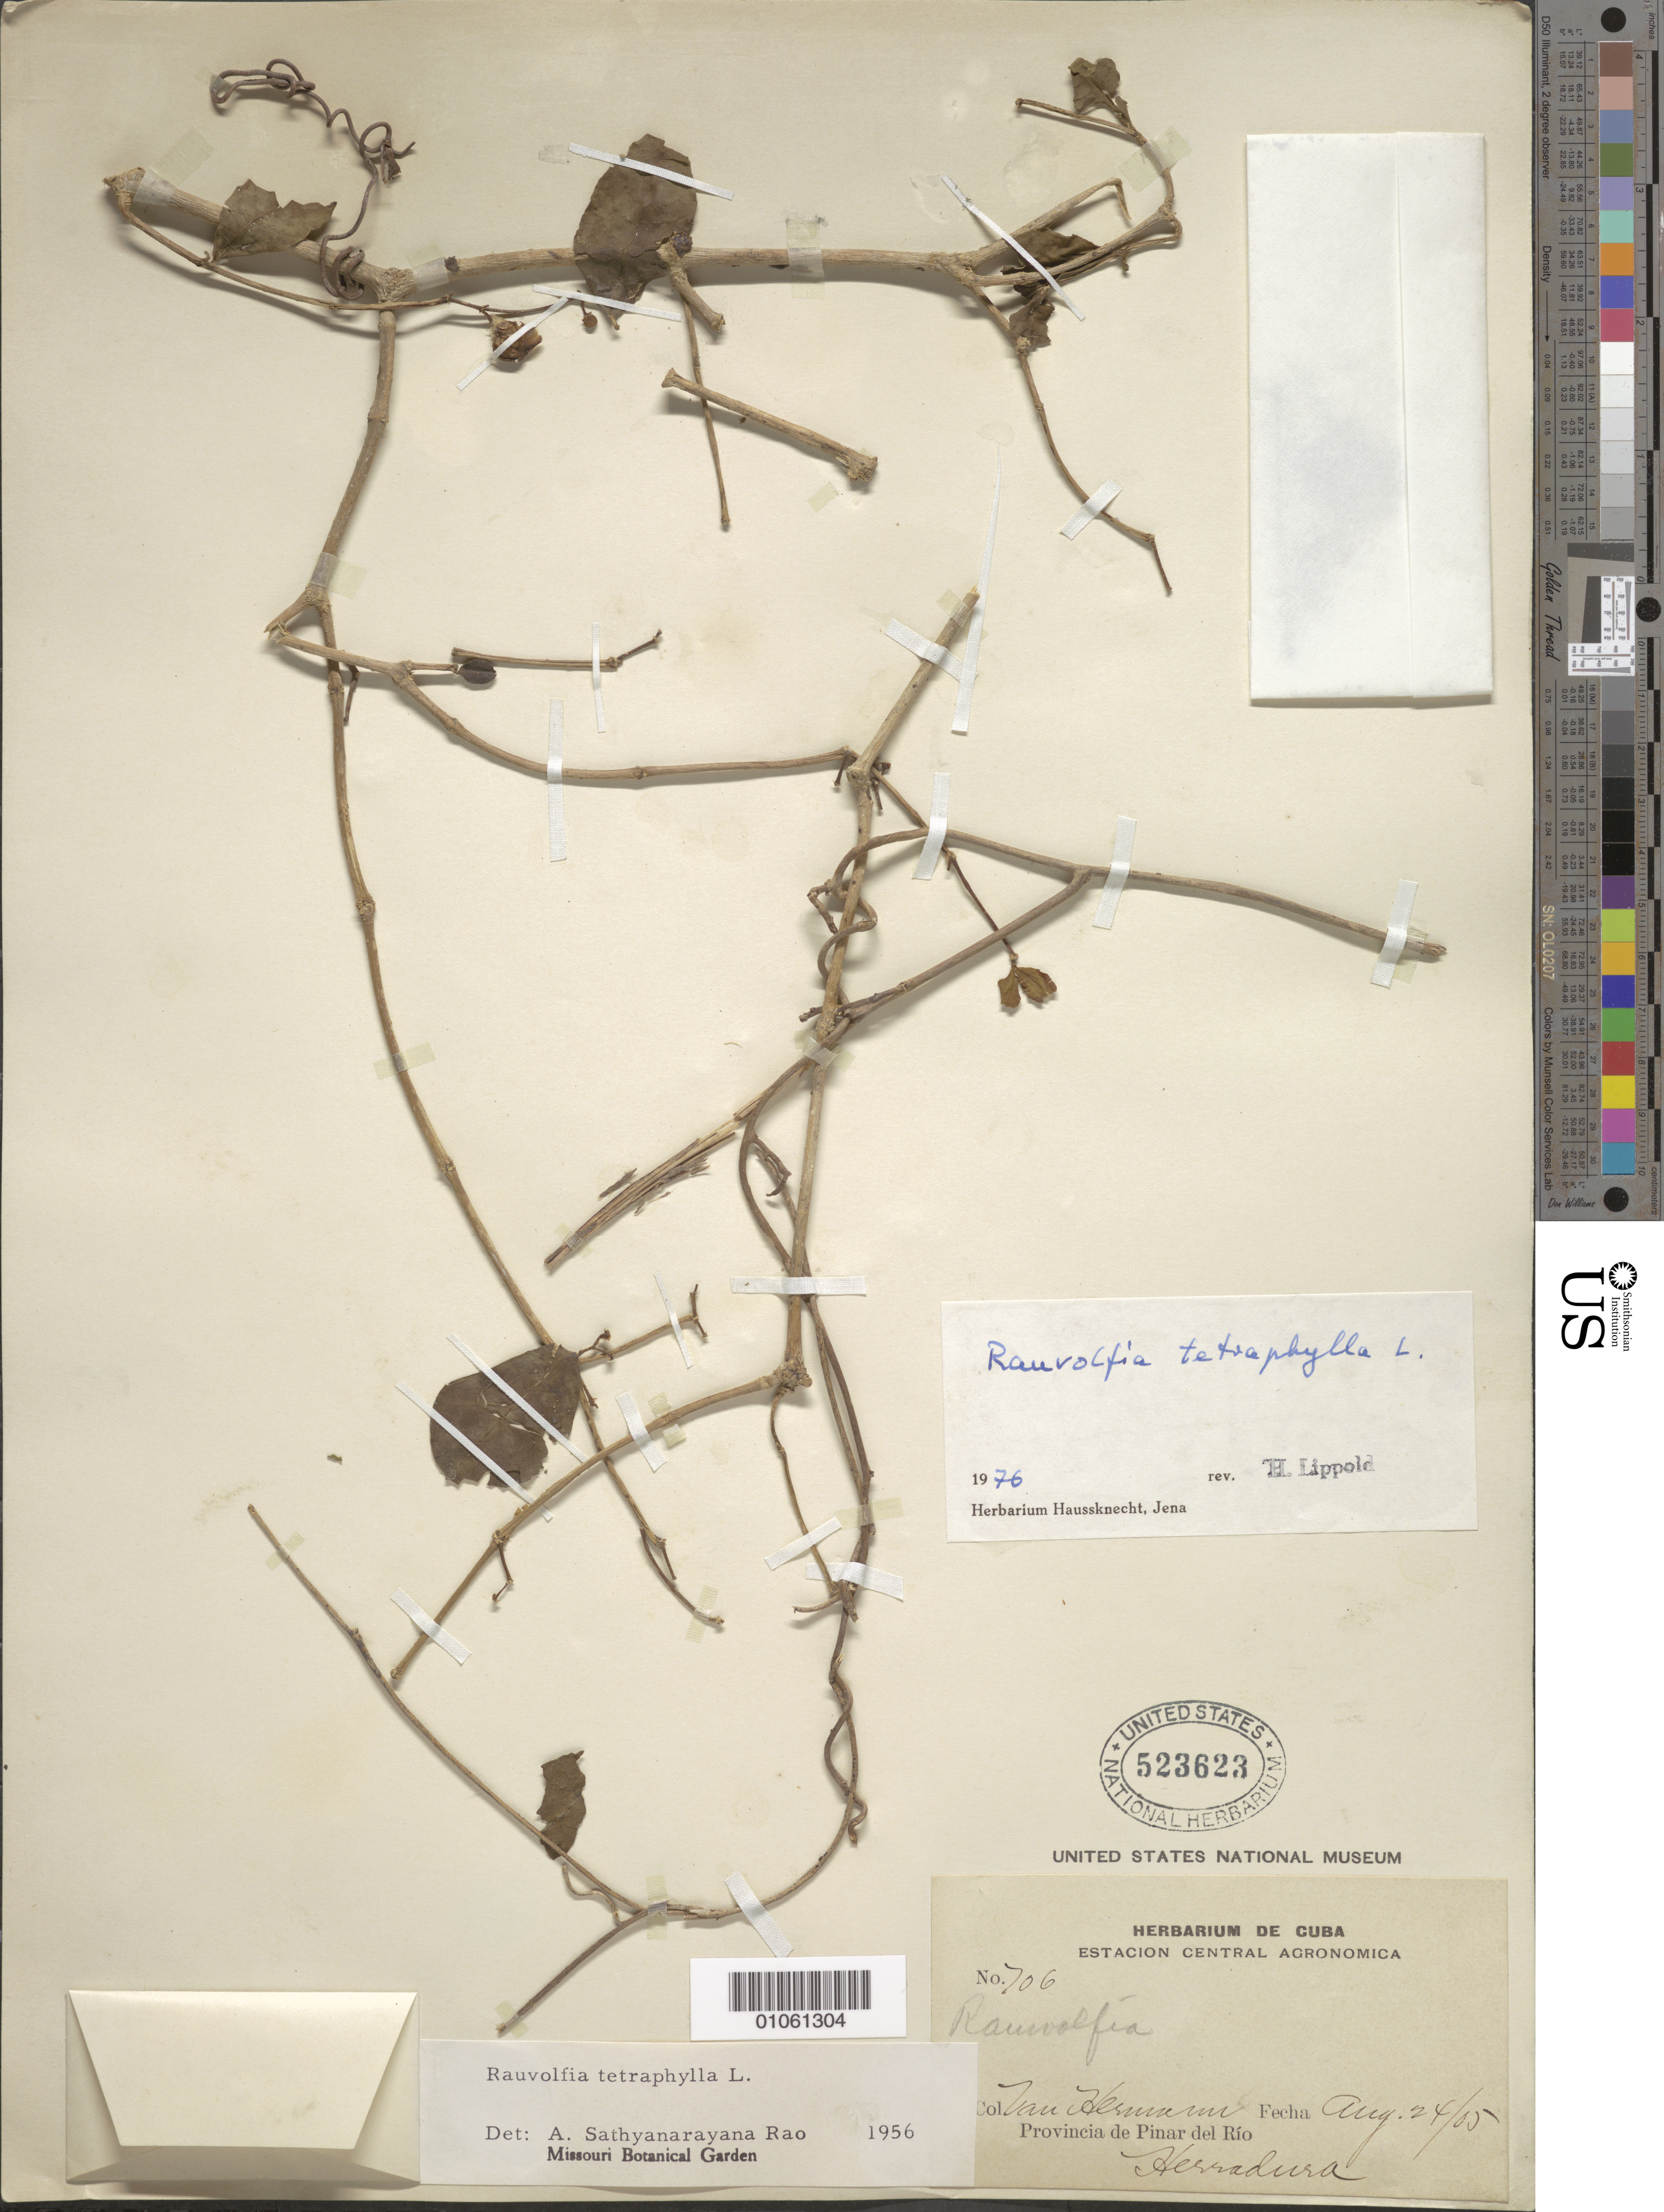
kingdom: Plantae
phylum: Tracheophyta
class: Magnoliopsida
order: Gentianales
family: Apocynaceae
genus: Rauvolfia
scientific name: Rauvolfia tetraphylla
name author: L.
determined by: Lippold, Hans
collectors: H. A. Van Hermann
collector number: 706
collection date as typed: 24 Aug 1905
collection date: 1905-08-24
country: Cuba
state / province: Pinar del Río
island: Cuba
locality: Herradura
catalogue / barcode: US 523623